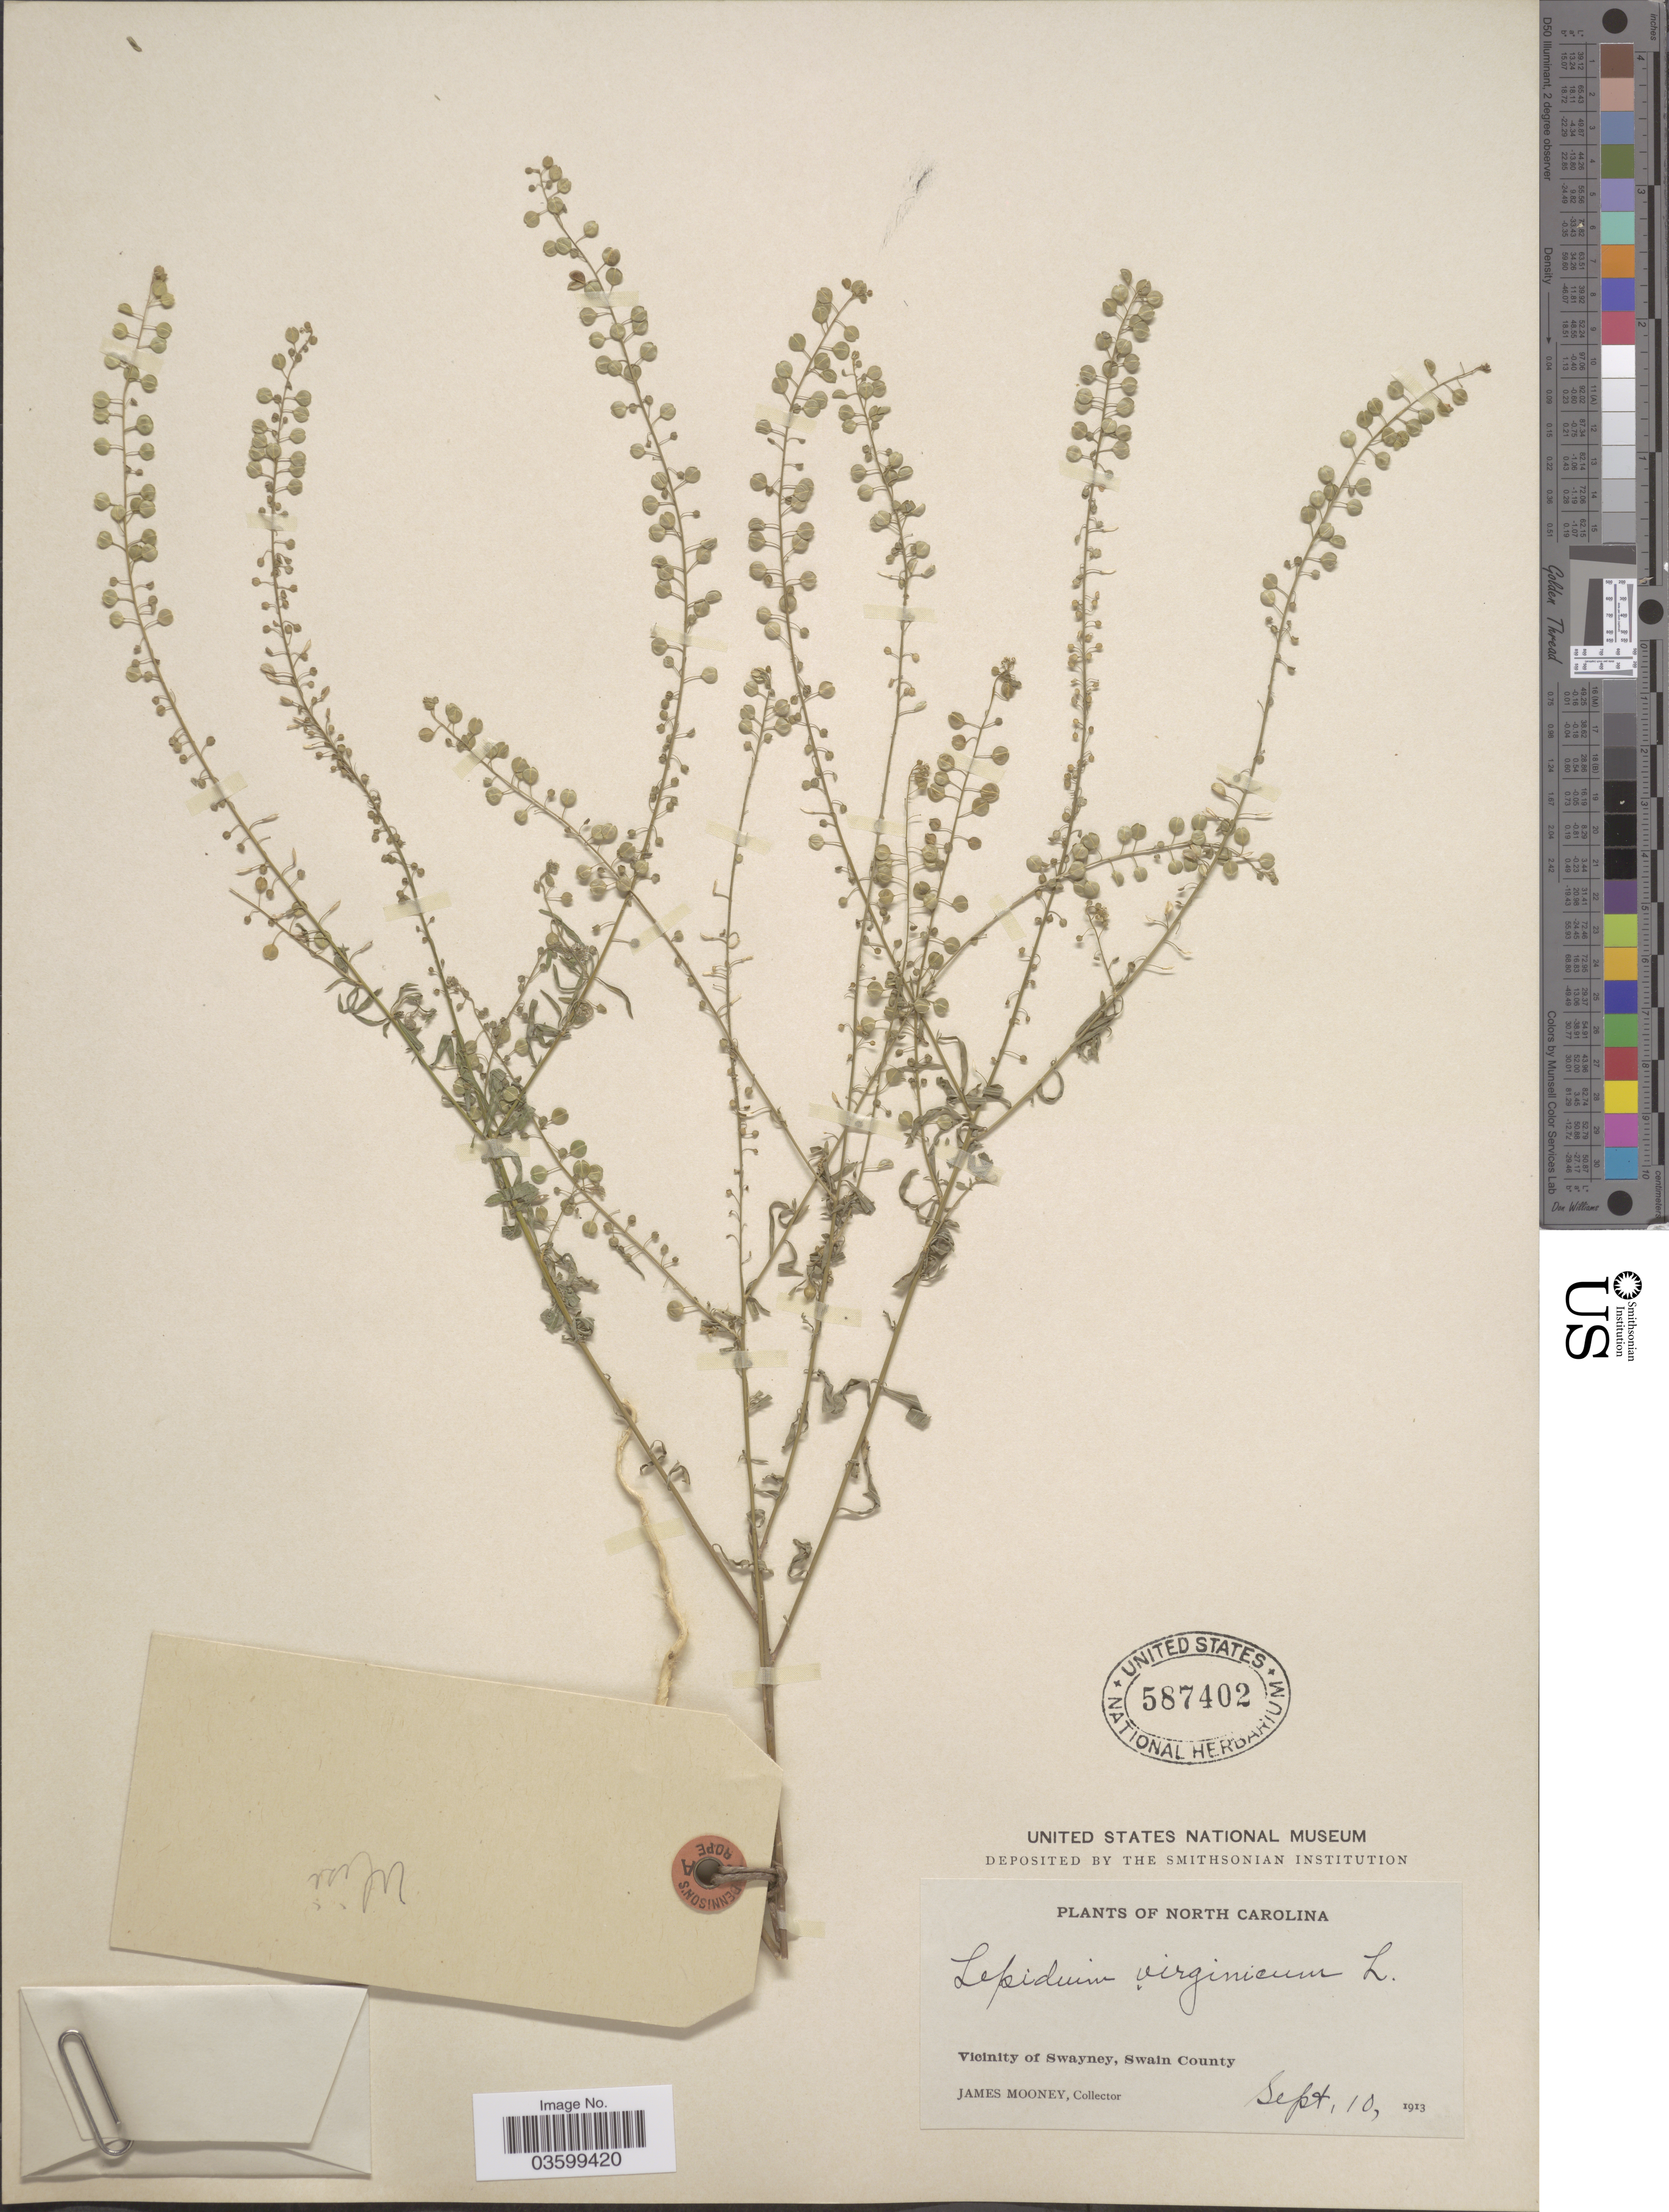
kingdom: Plantae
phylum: Tracheophyta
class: Magnoliopsida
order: Brassicales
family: Brassicaceae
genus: Lepidium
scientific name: Lepidium virginicum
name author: L.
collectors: J. Mooney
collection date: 1913-09-10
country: United States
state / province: North Carolina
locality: Vicinity of Swayney, Swain County.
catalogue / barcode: US 587402